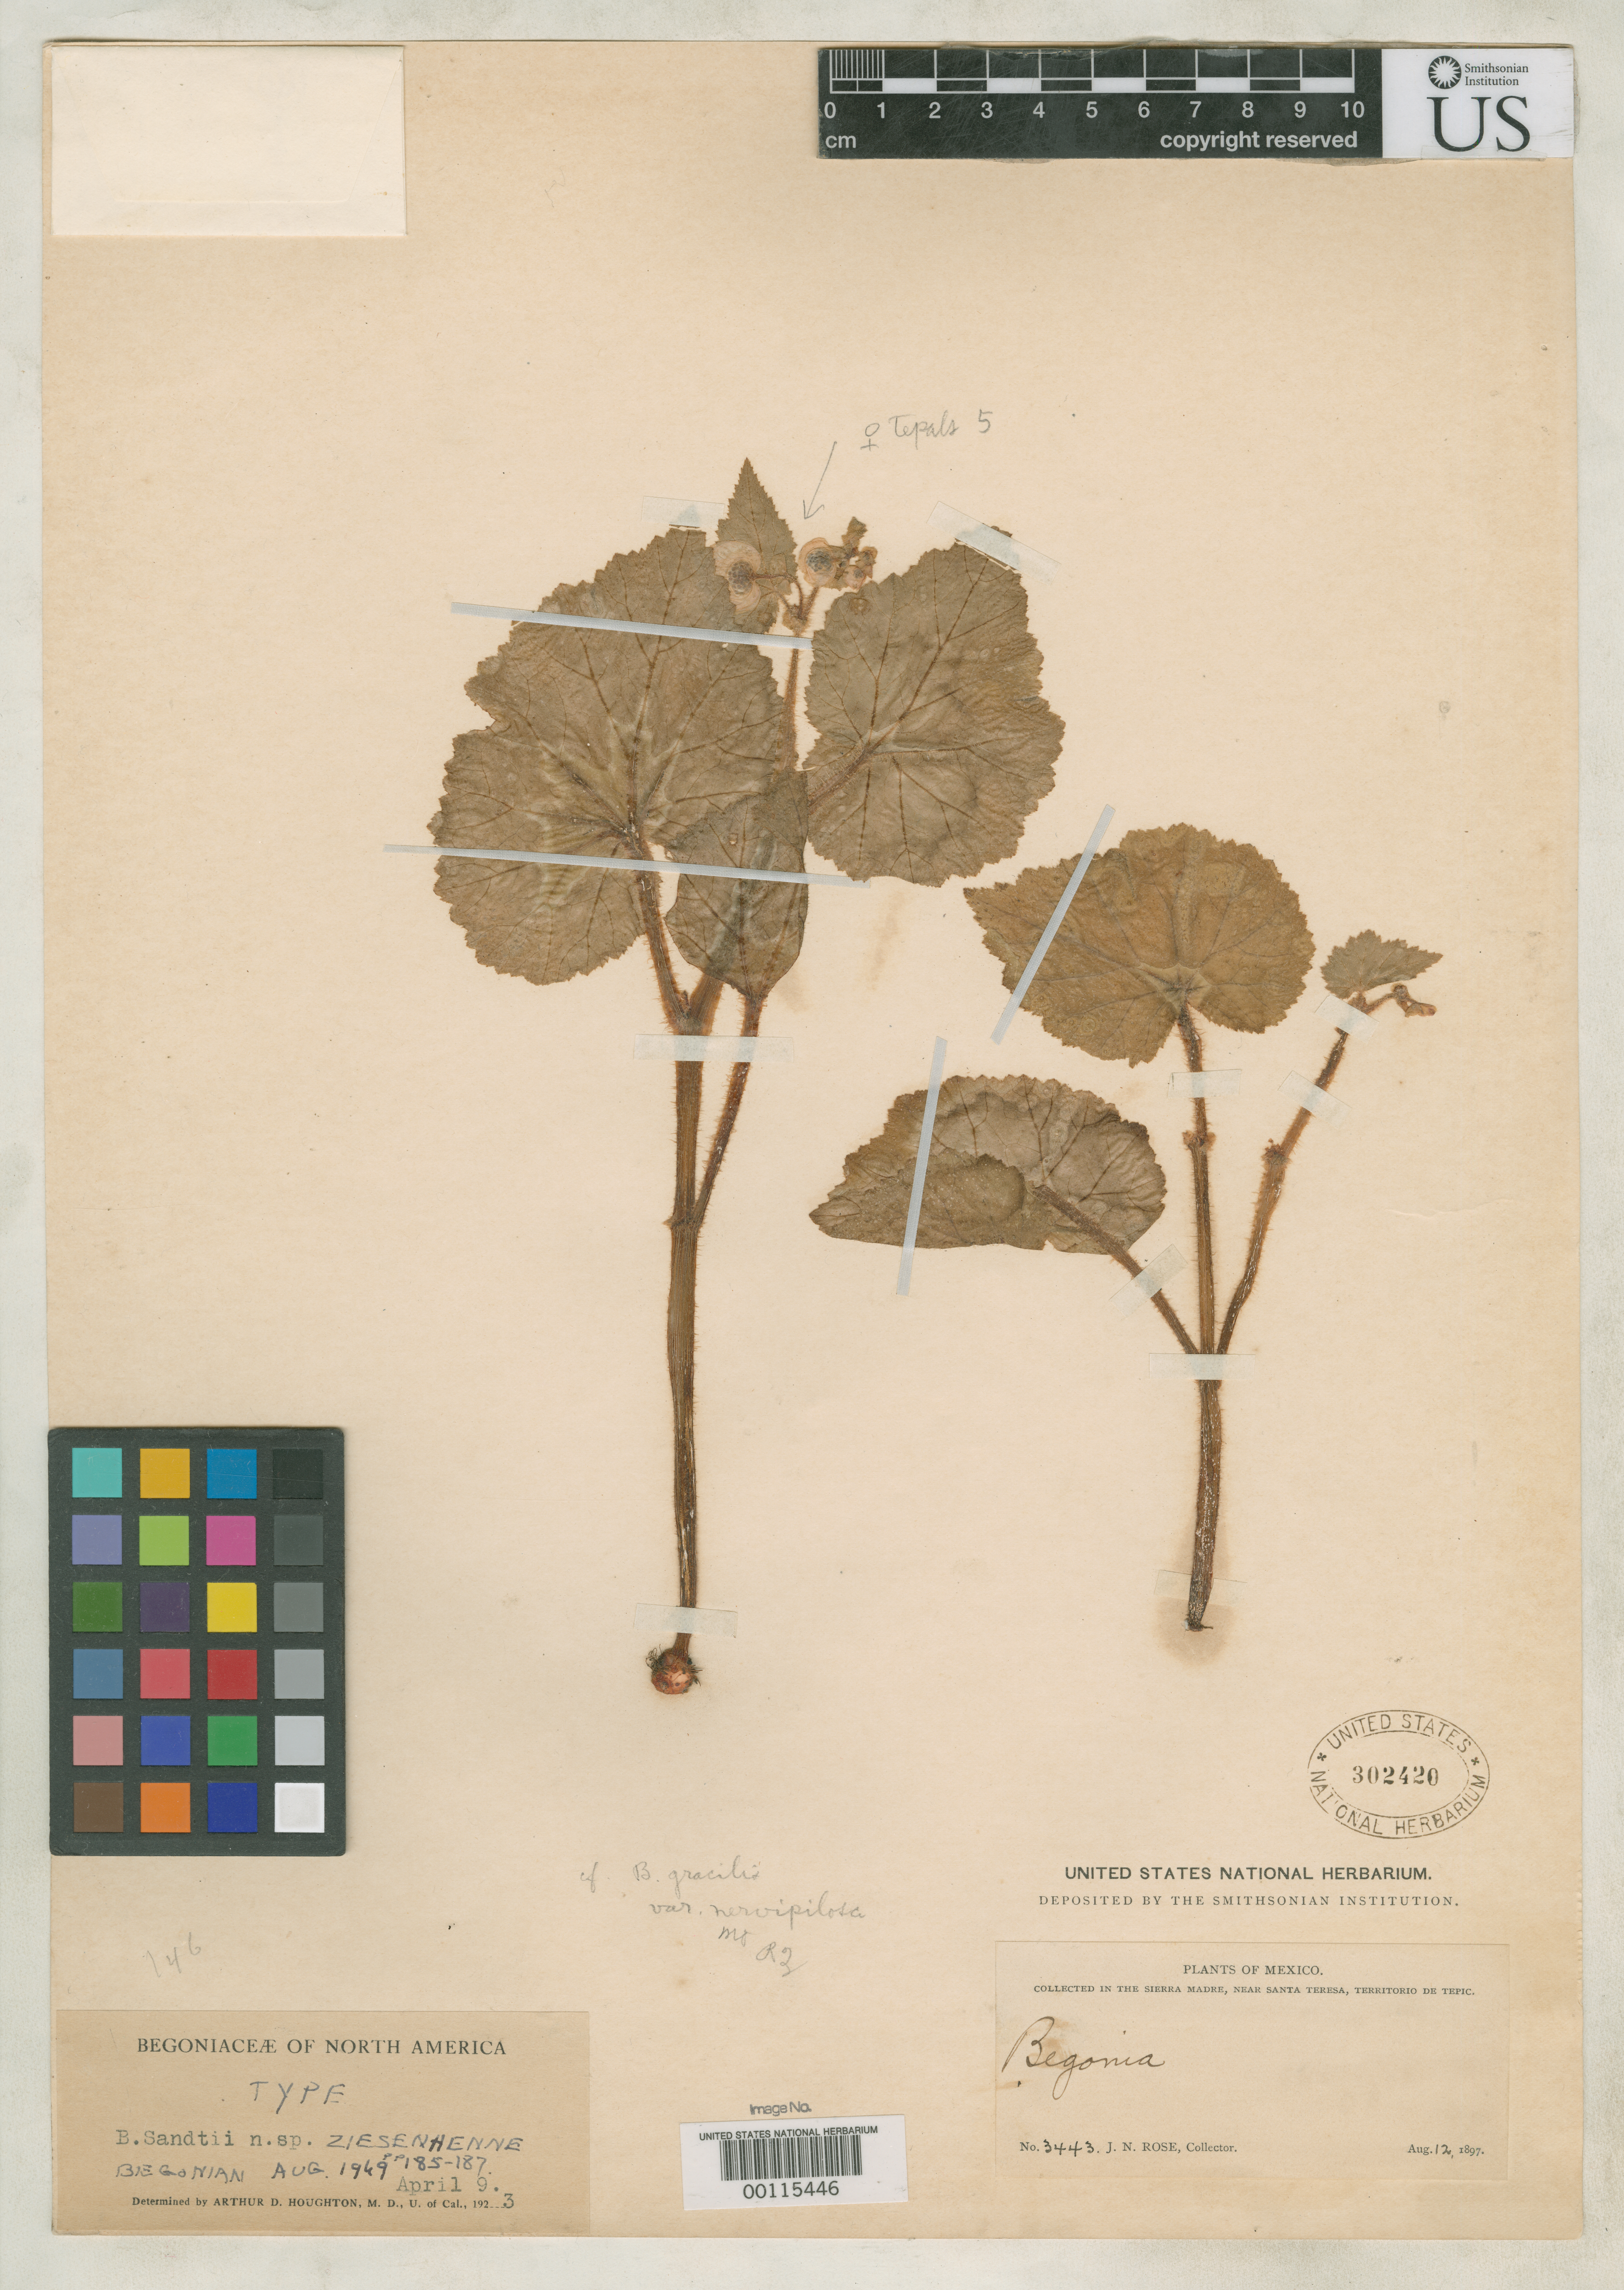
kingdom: Plantae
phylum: Tracheophyta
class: Magnoliopsida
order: Cucurbitales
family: Begoniaceae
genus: Begonia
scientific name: Begonia sandtii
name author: Houghton ex Ziesenh.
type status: Holotype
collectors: J. N. Rose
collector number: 3443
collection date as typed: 12 Aug 1897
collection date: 1897-08-12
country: Mexico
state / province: Nayarit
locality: Tepic, Sierra Madre, near Santa Teresa.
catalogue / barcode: US 302420